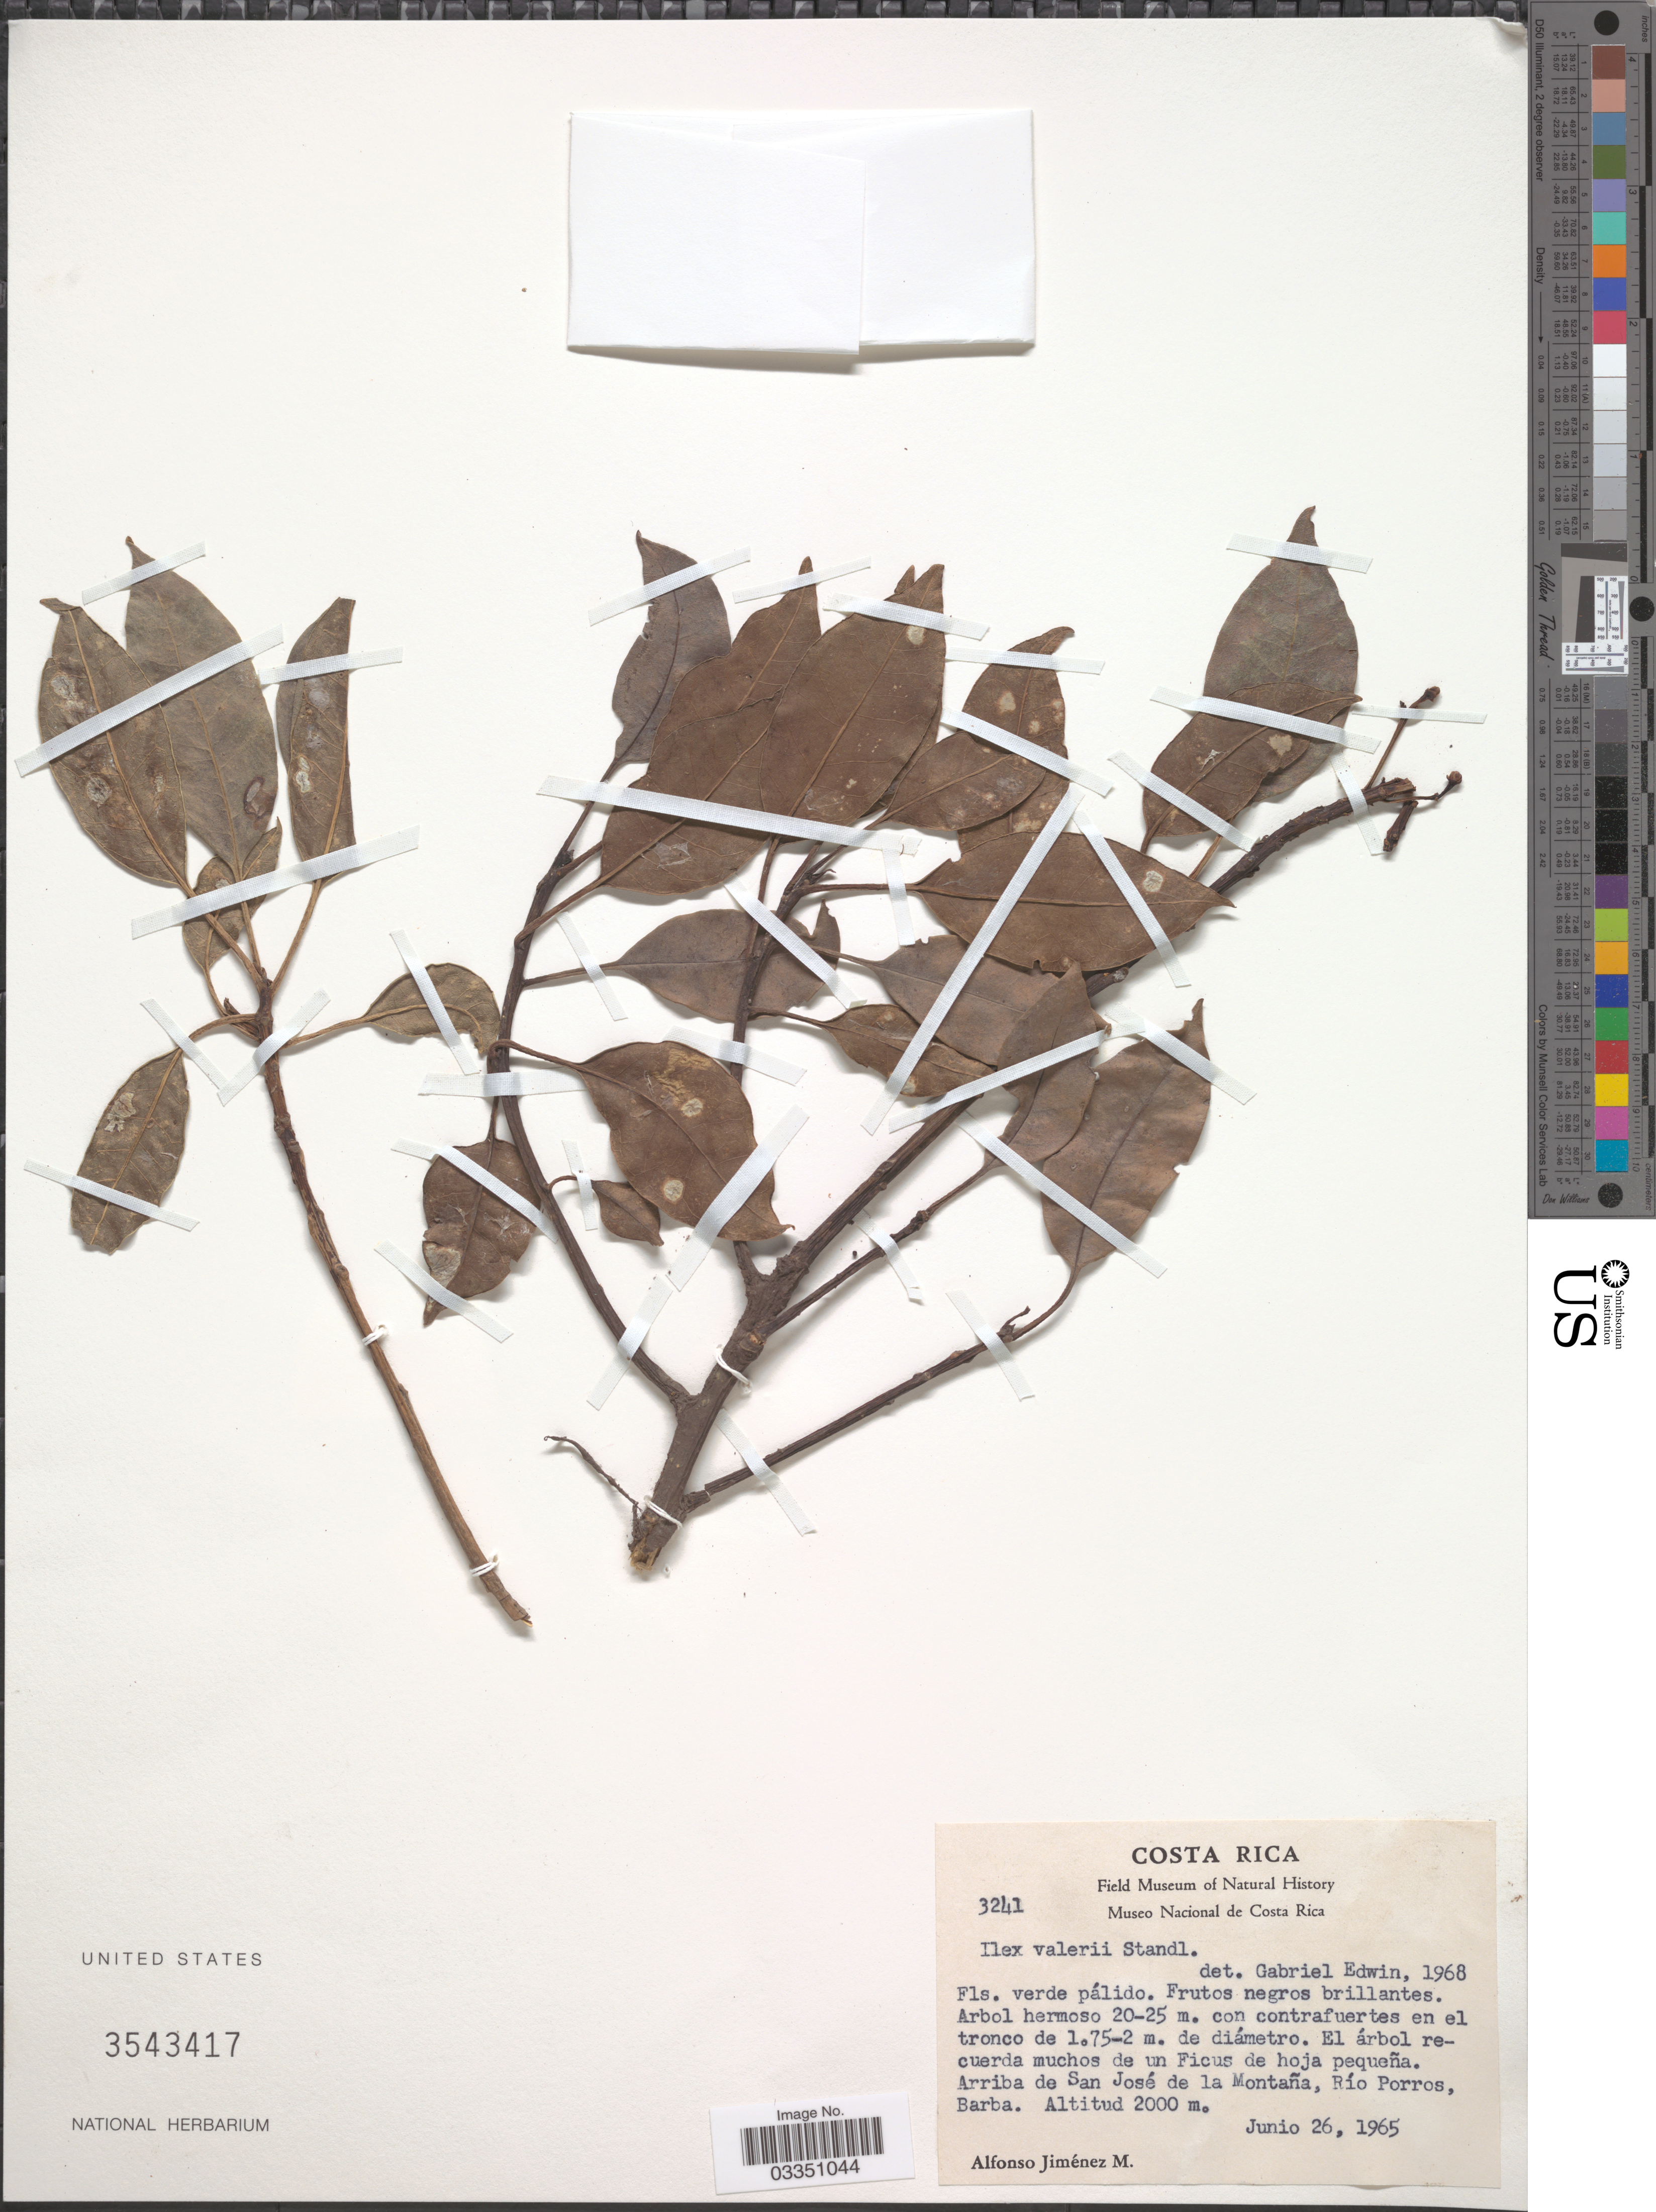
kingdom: Plantae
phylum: Tracheophyta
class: Magnoliopsida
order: Aquifoliales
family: Aquifoliaceae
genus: Ilex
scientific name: Ilex valerioi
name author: Standl.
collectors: A. Jimenez M.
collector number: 3241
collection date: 1965-06-26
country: Costa Rica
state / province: San José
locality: Arriba de San José de la Montaña, Río Porros, Barba.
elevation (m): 2000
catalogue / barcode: US 3543417